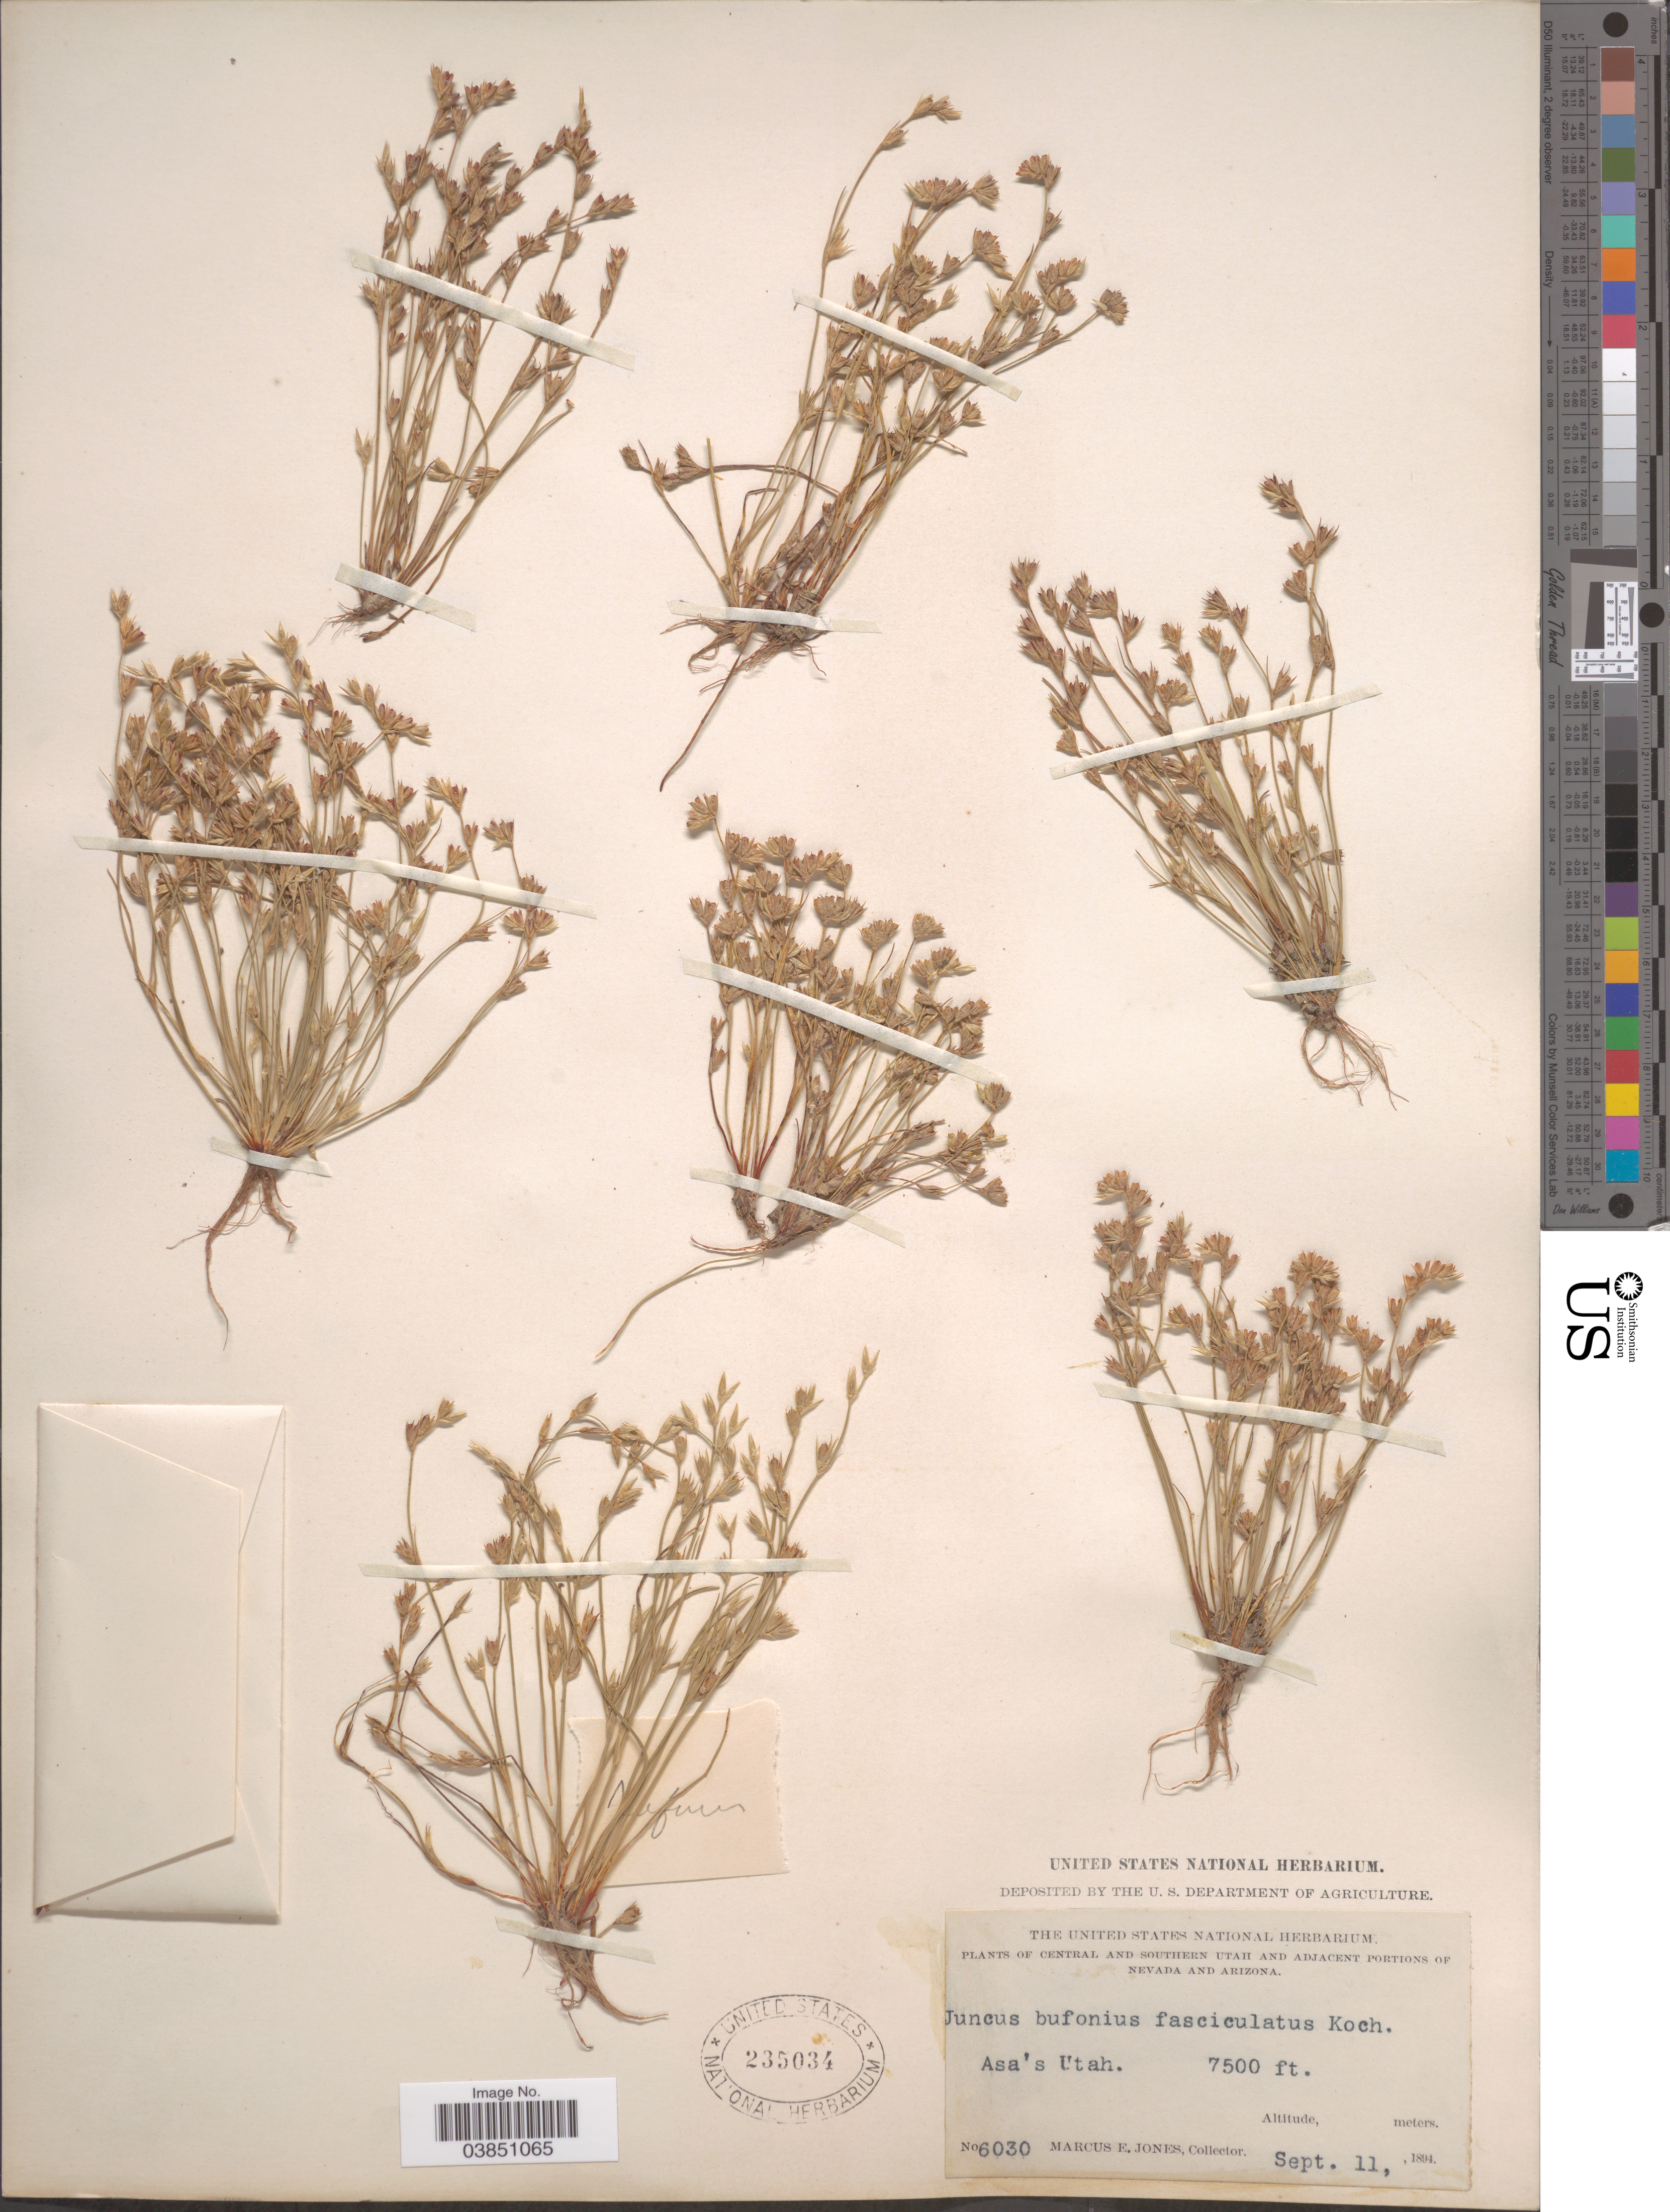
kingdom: Plantae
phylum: Tracheophyta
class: Liliopsida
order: Poales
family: Juncaceae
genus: Juncus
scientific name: Juncus bufonius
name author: L.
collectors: M. E. Jones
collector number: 6030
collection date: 1894-09-11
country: United States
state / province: Utah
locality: Central and Southern Utah. Asa's.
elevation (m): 2286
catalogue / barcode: US 235034